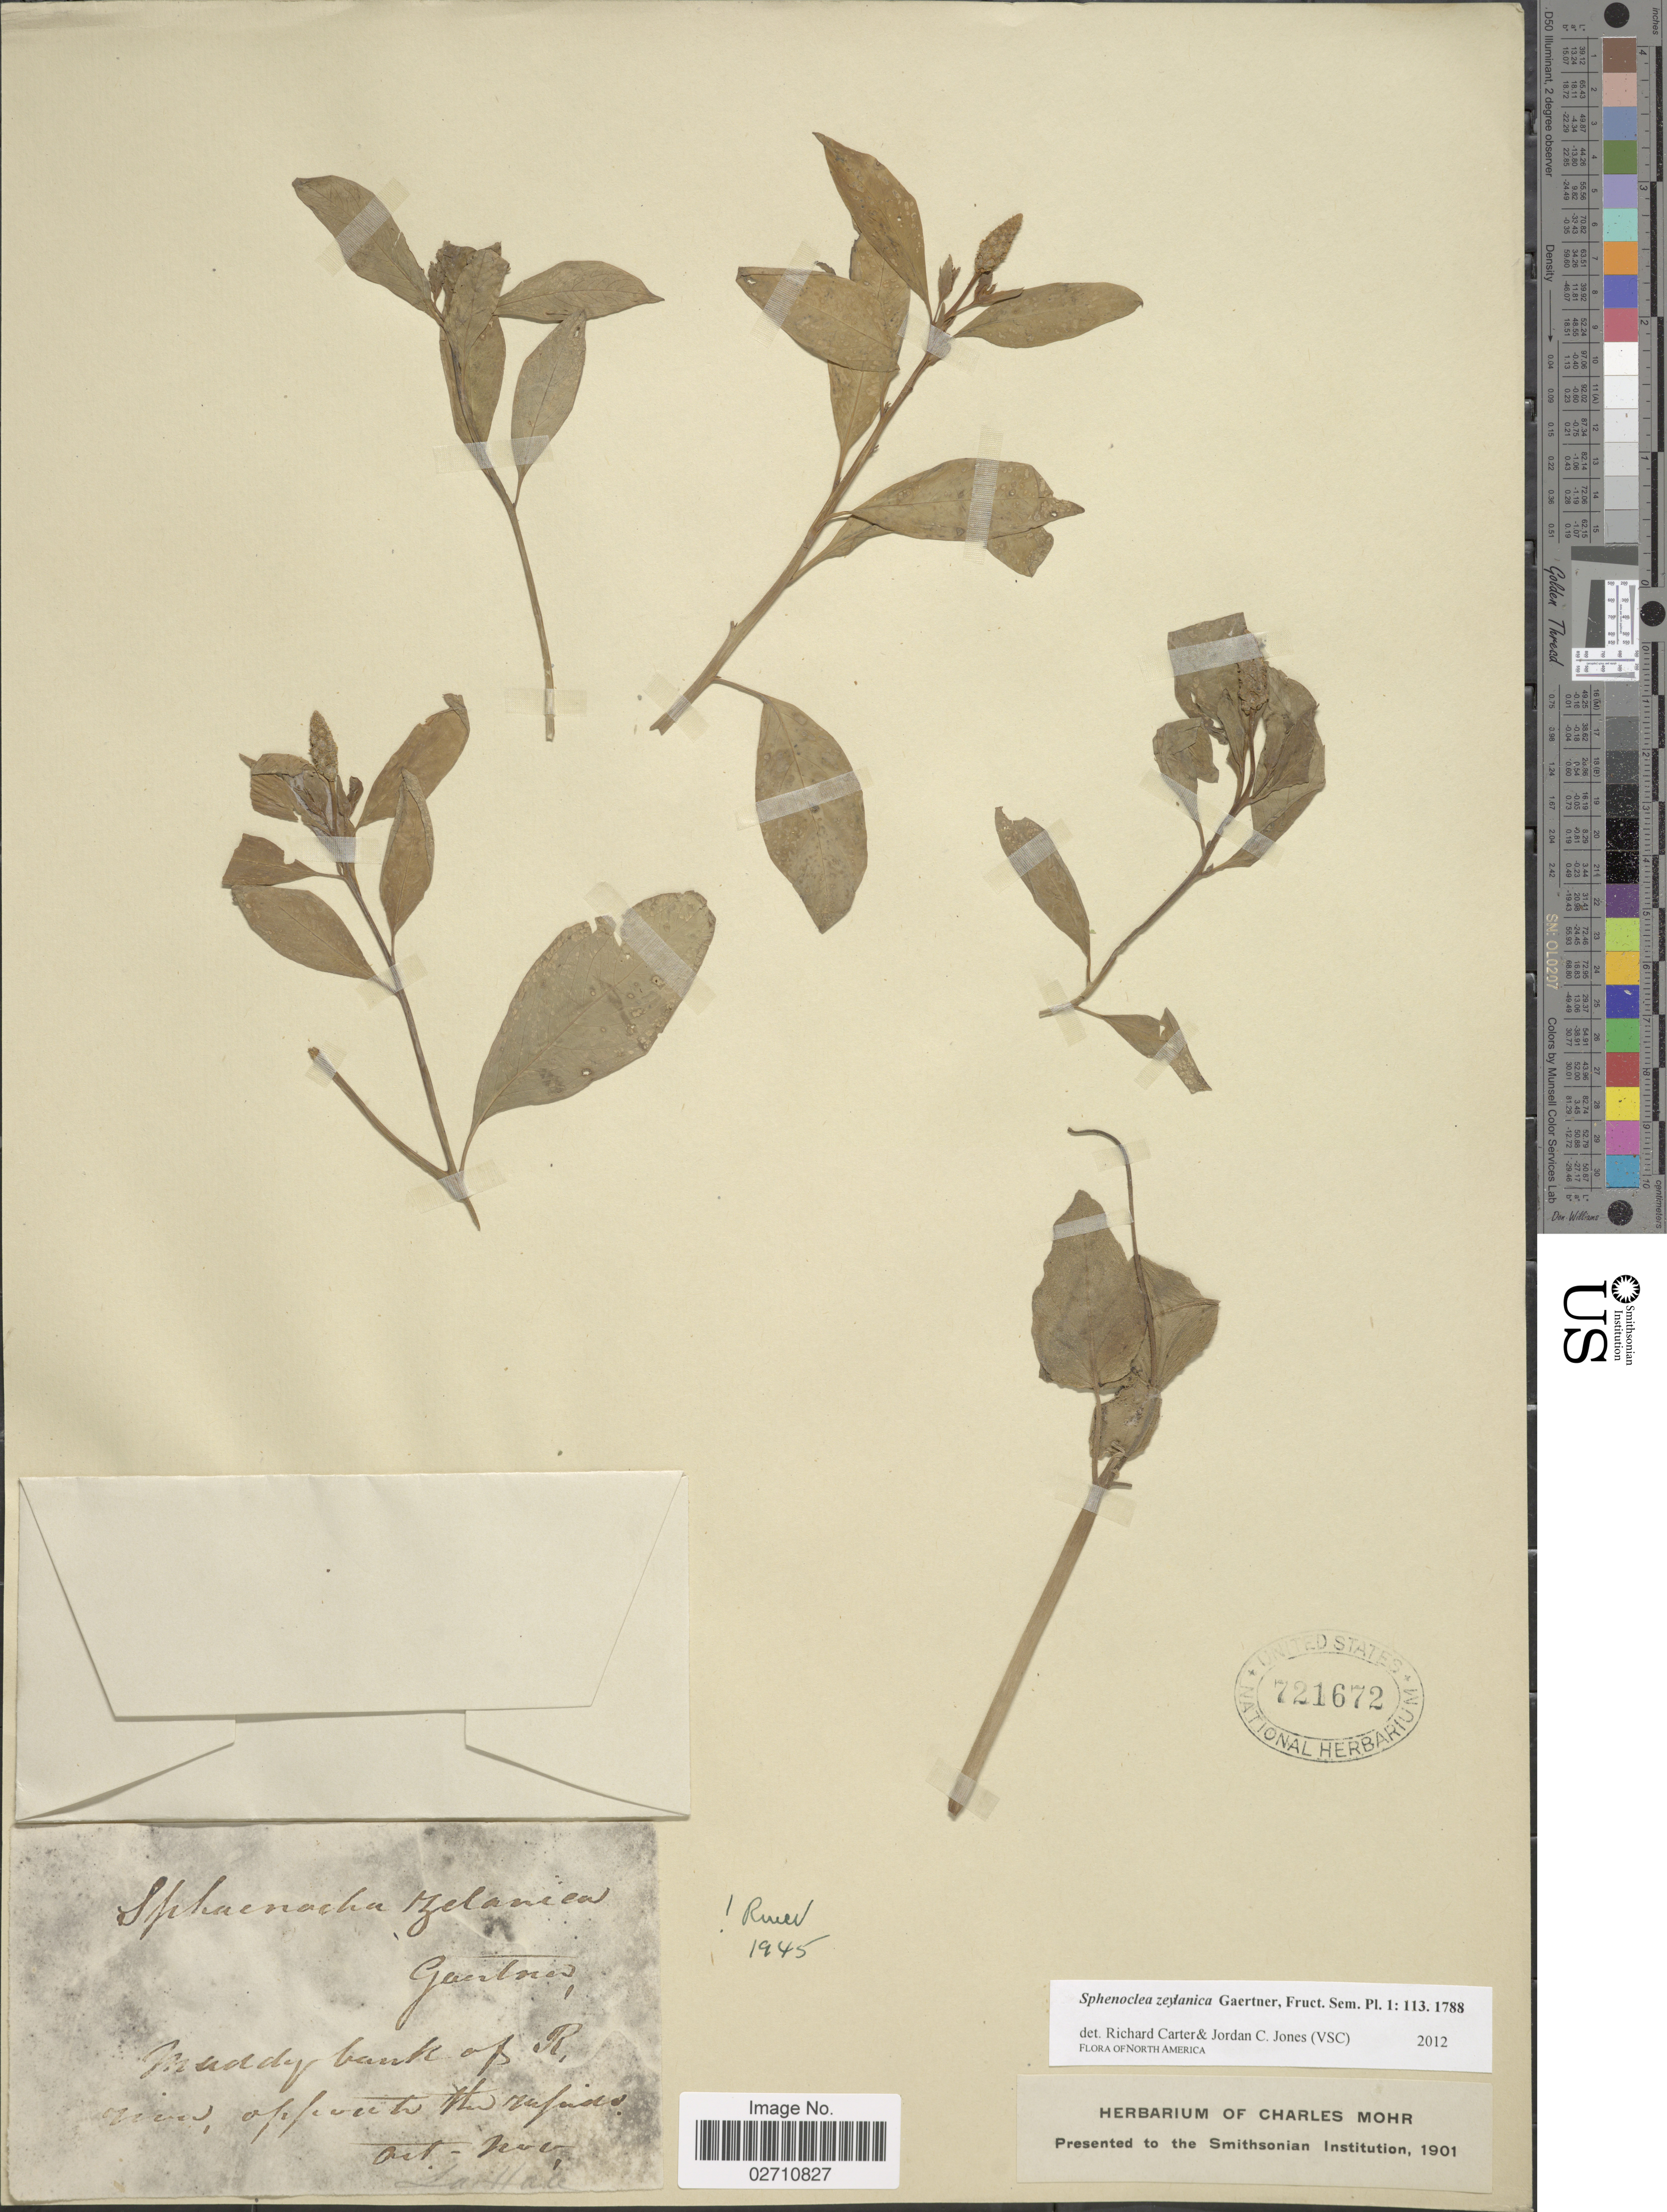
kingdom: Plantae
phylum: Tracheophyta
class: Magnoliopsida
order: Solanales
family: Sphenocleaceae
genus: Sphenoclea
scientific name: Sphenoclea zeylanica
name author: Gaertn.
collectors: ex herb. C.T. Mohr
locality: Muddy bank of R. river opposite the rufids [interpreted]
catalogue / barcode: US 721672